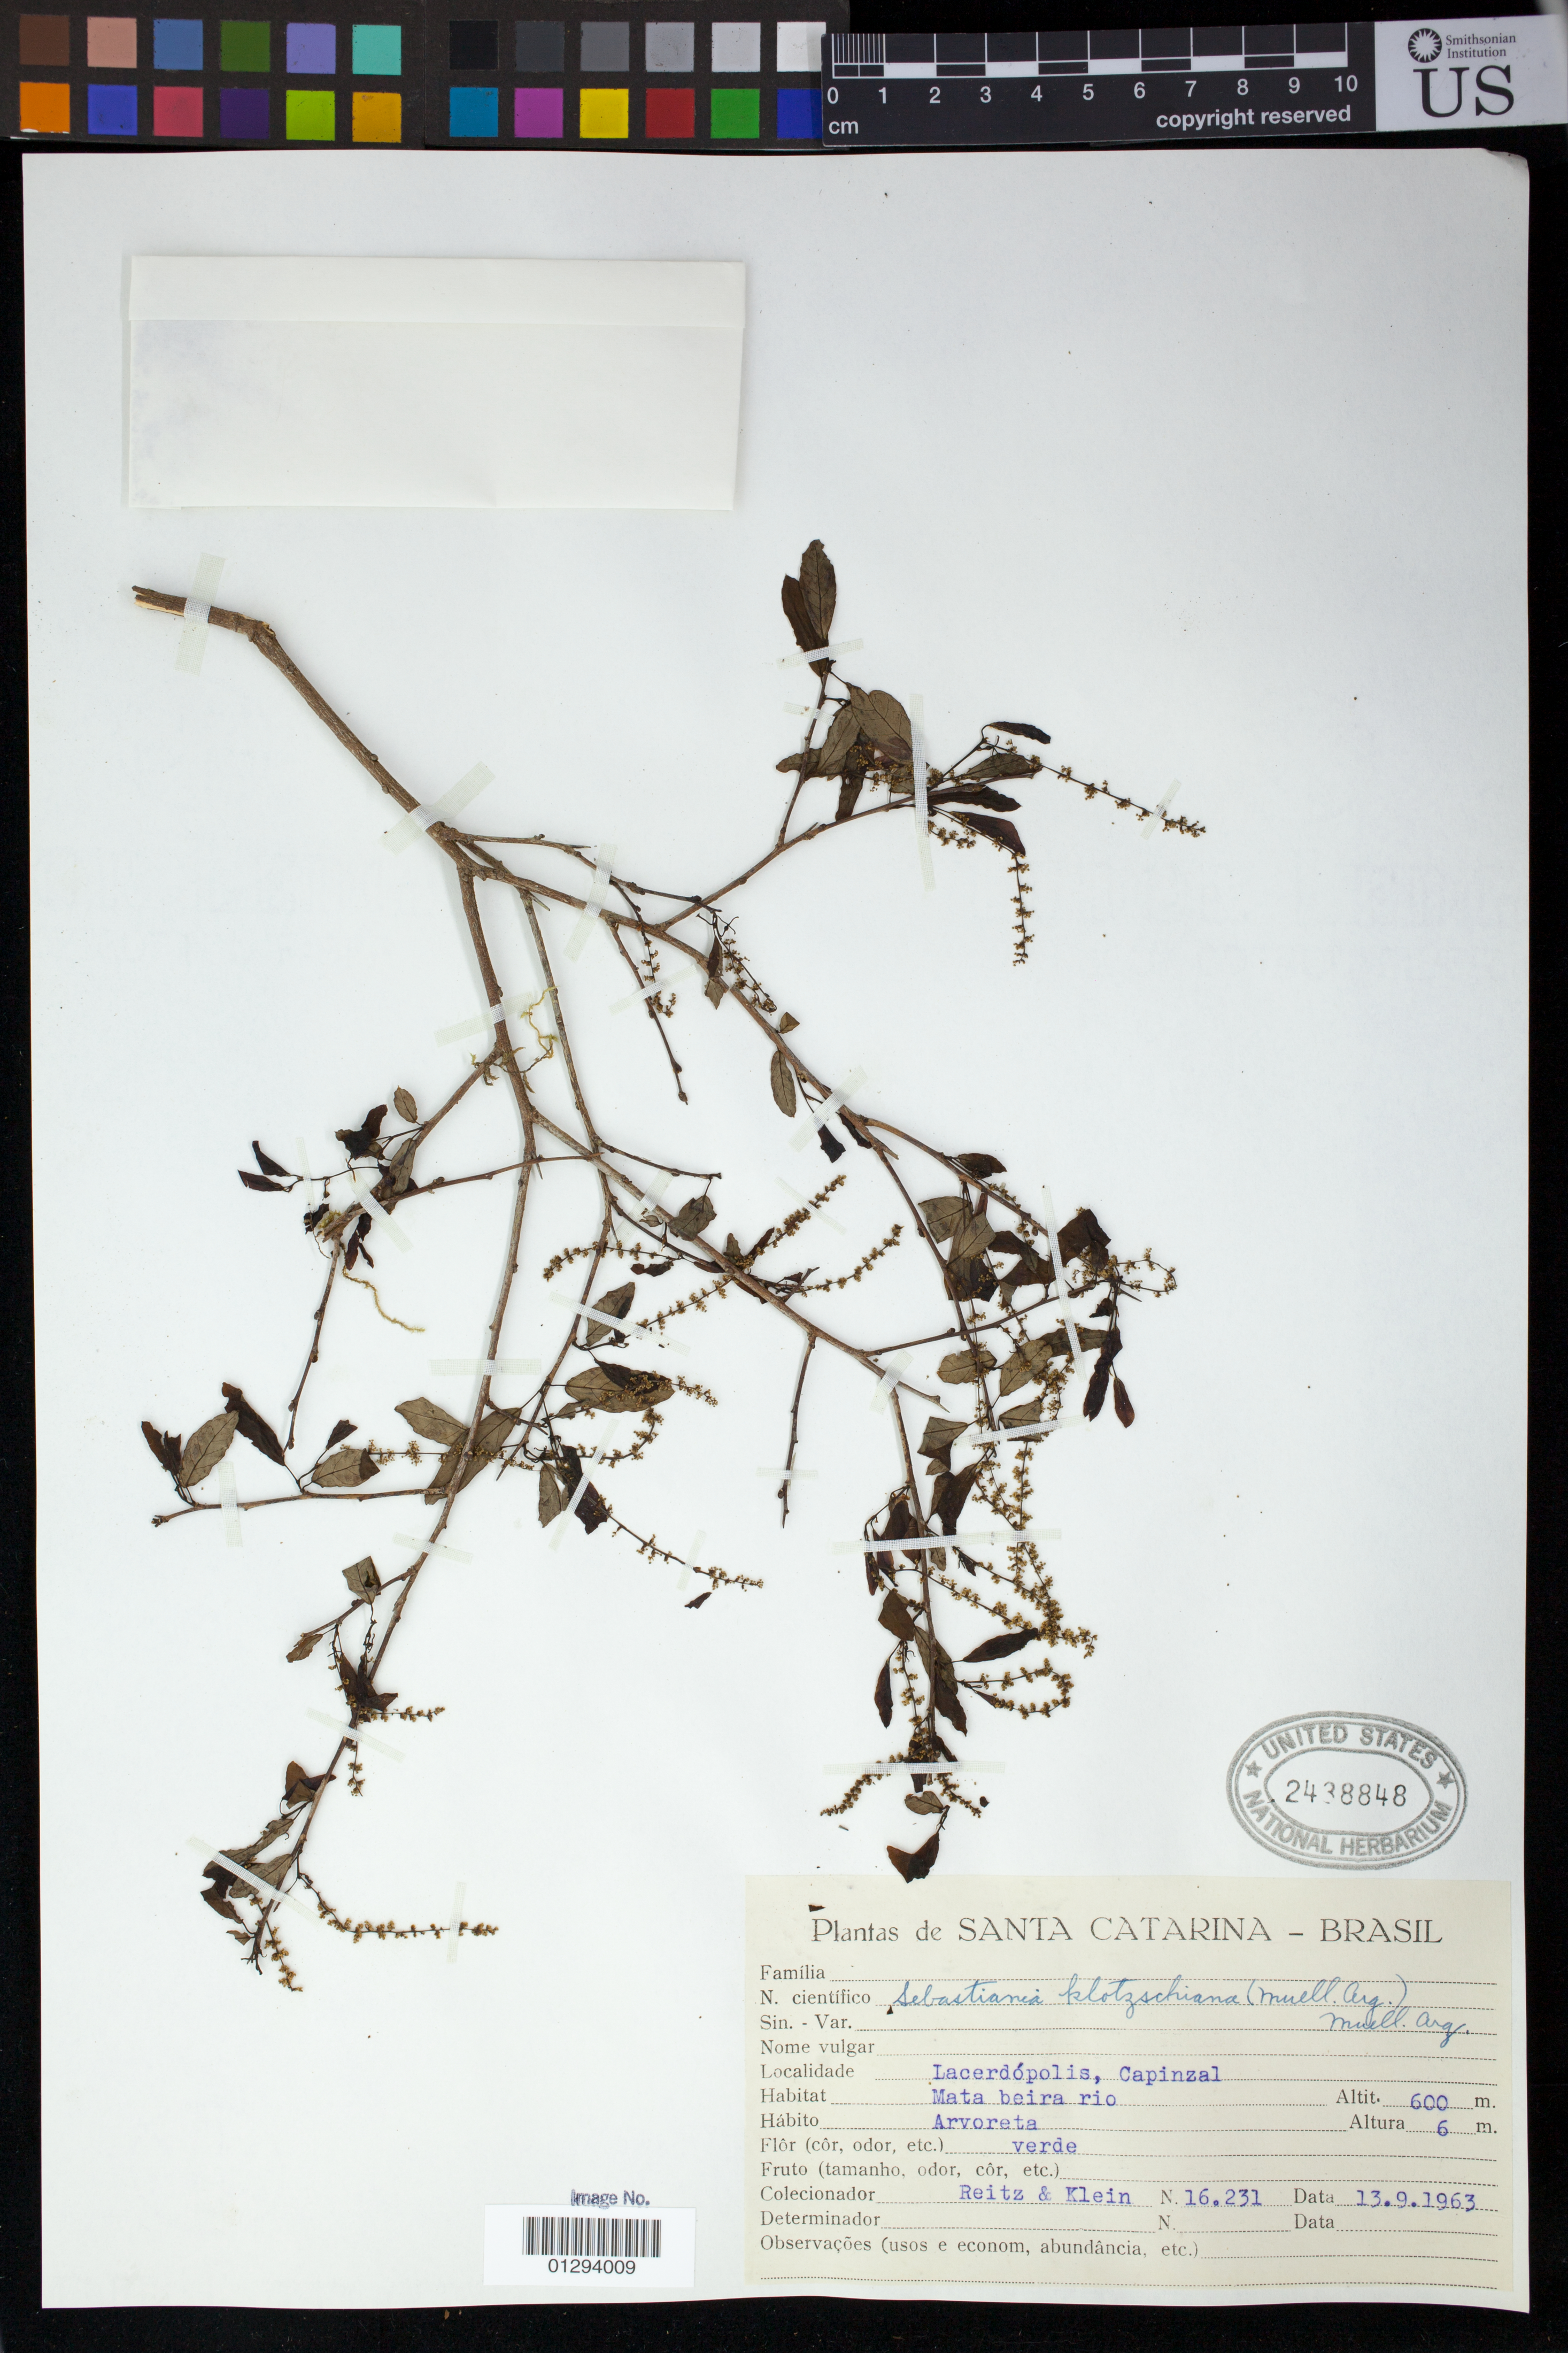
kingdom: Plantae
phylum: Tracheophyta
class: Magnoliopsida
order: Malpighiales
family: Euphorbiaceae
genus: Sebastiania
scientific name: Sebastiania commersoniana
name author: (Baill.) L.B. Sm. & Downs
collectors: R. Reitz & Klein, --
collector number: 16231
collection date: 1963-09-13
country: Brazil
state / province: Santa Catarina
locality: Lacerdopolis, Capinzal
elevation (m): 600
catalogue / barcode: US 2438848